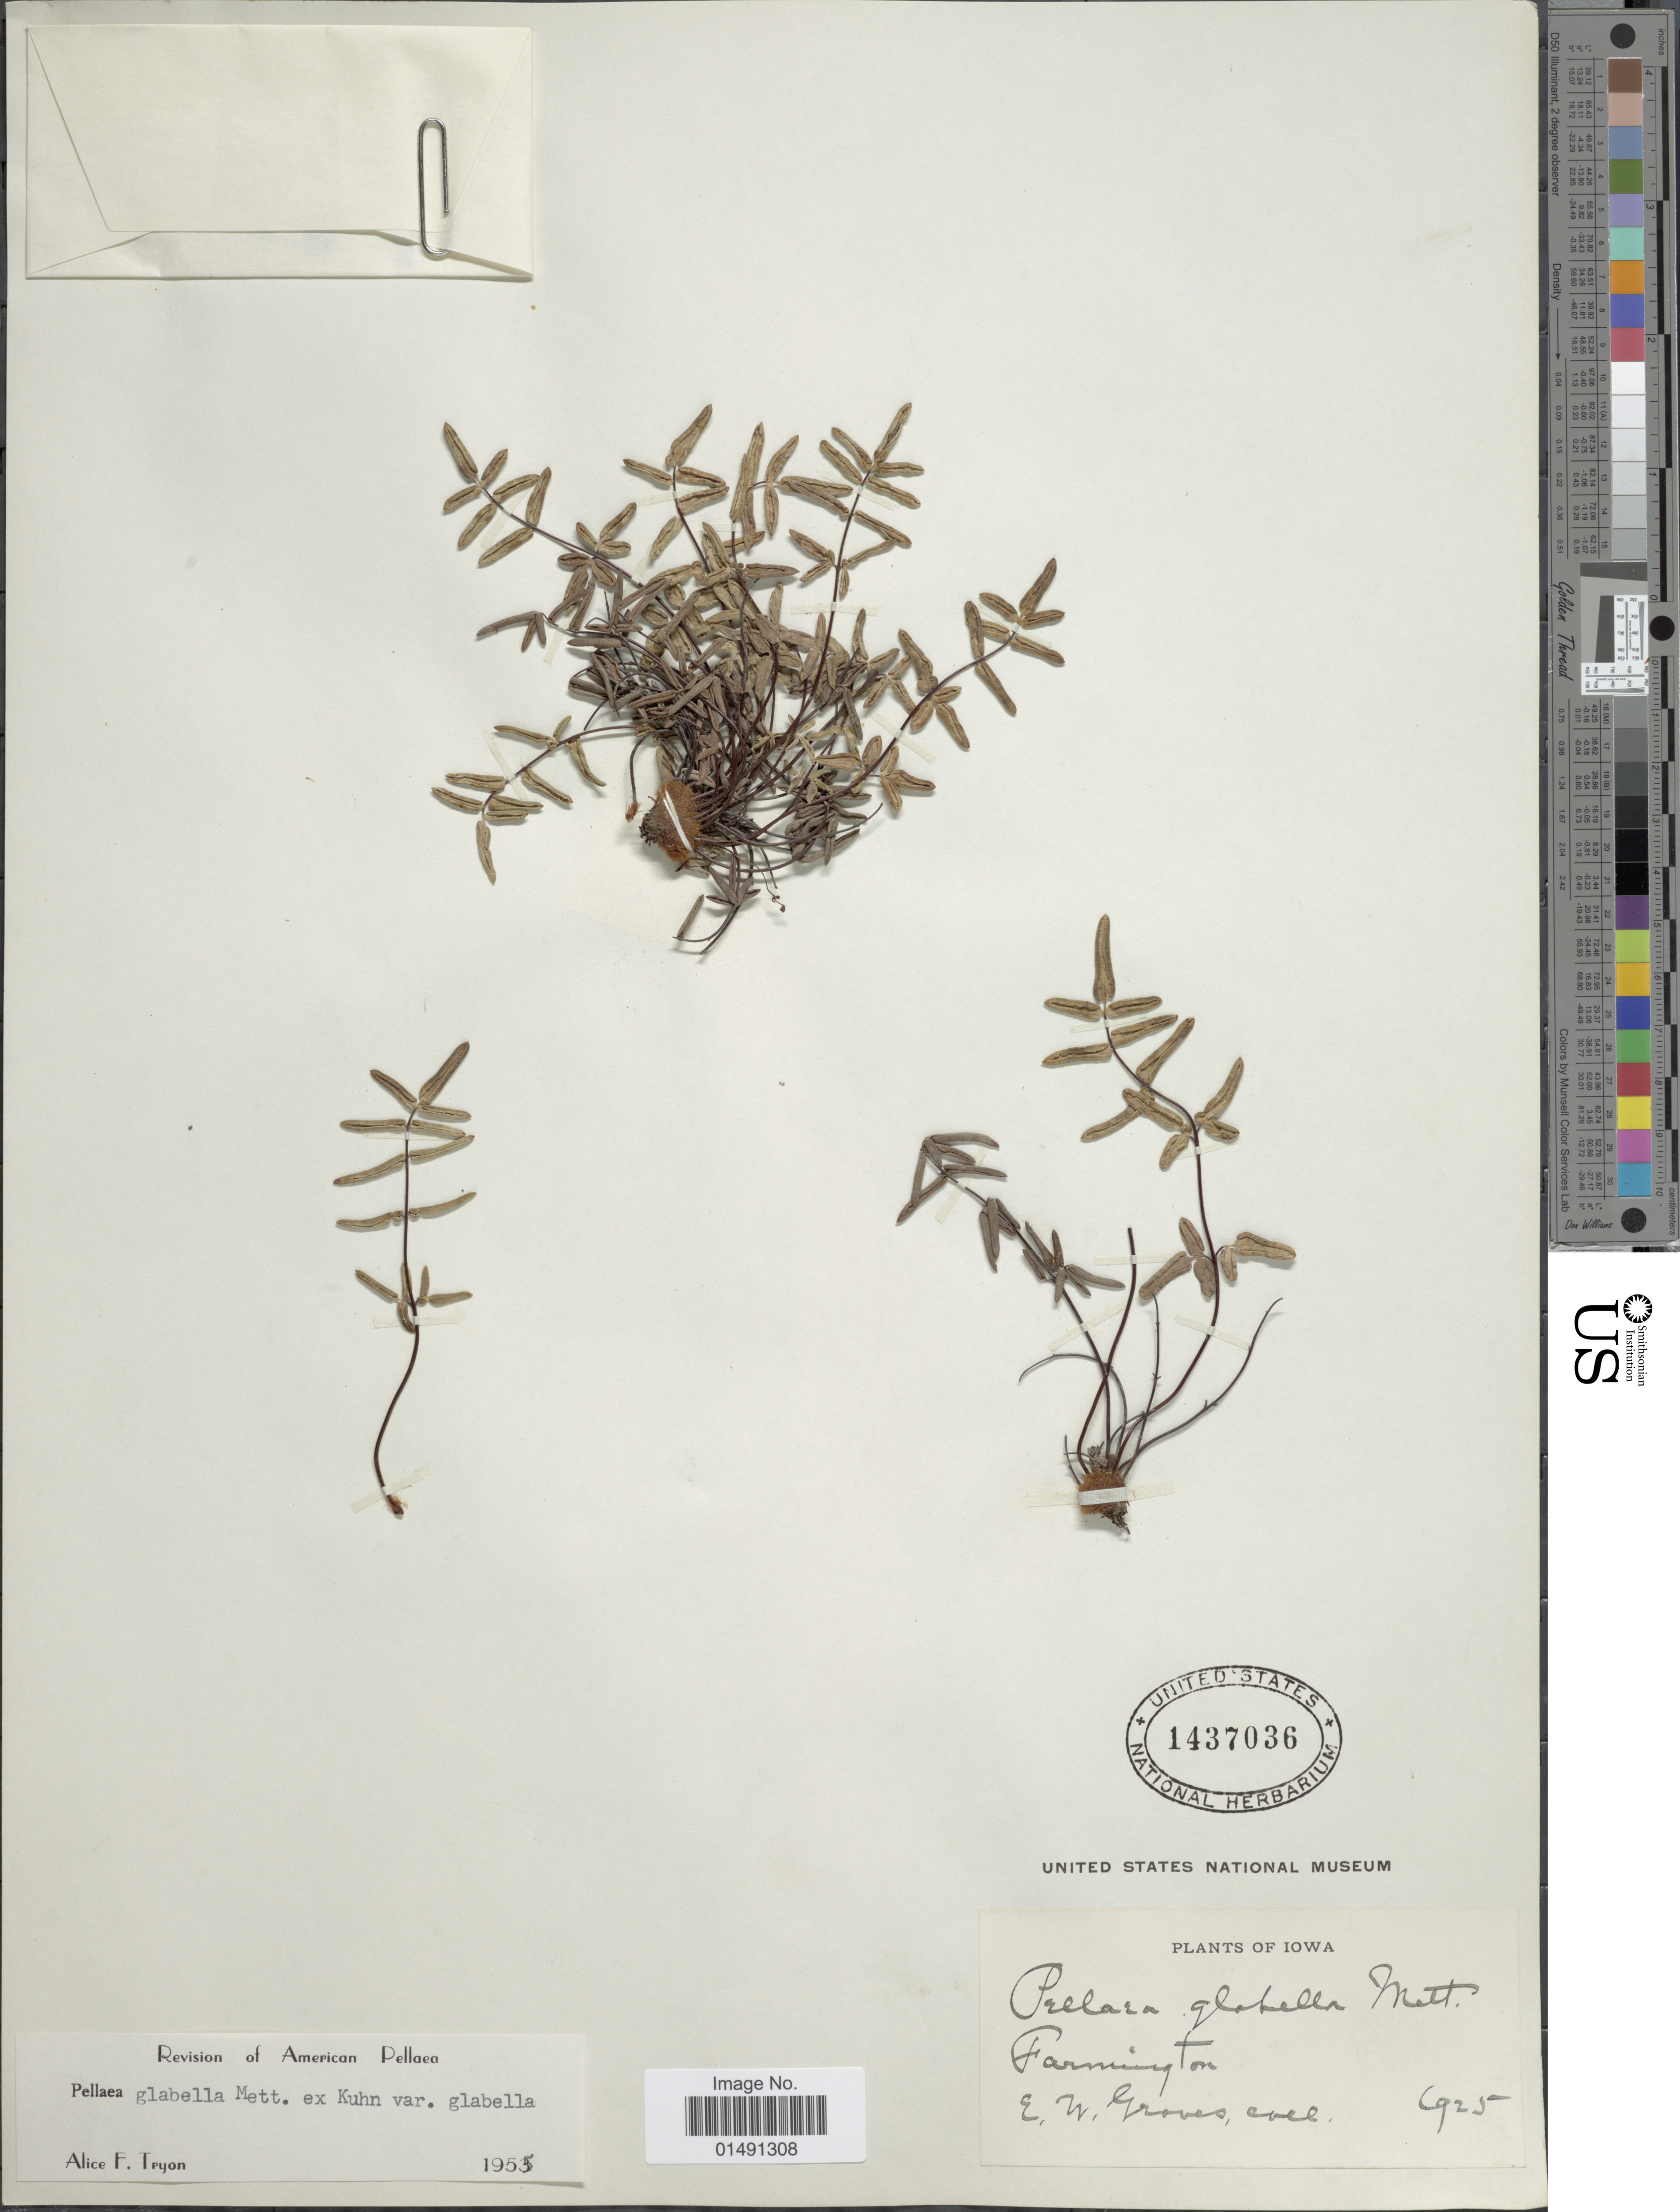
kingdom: Plantae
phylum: Tracheophyta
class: Polypodiopsida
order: Polypodiales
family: Pteridaceae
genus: Pellaea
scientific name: Pellaea glabella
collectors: E. Graves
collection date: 1925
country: United States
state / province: Iowa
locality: Farmington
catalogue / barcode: US 1437036